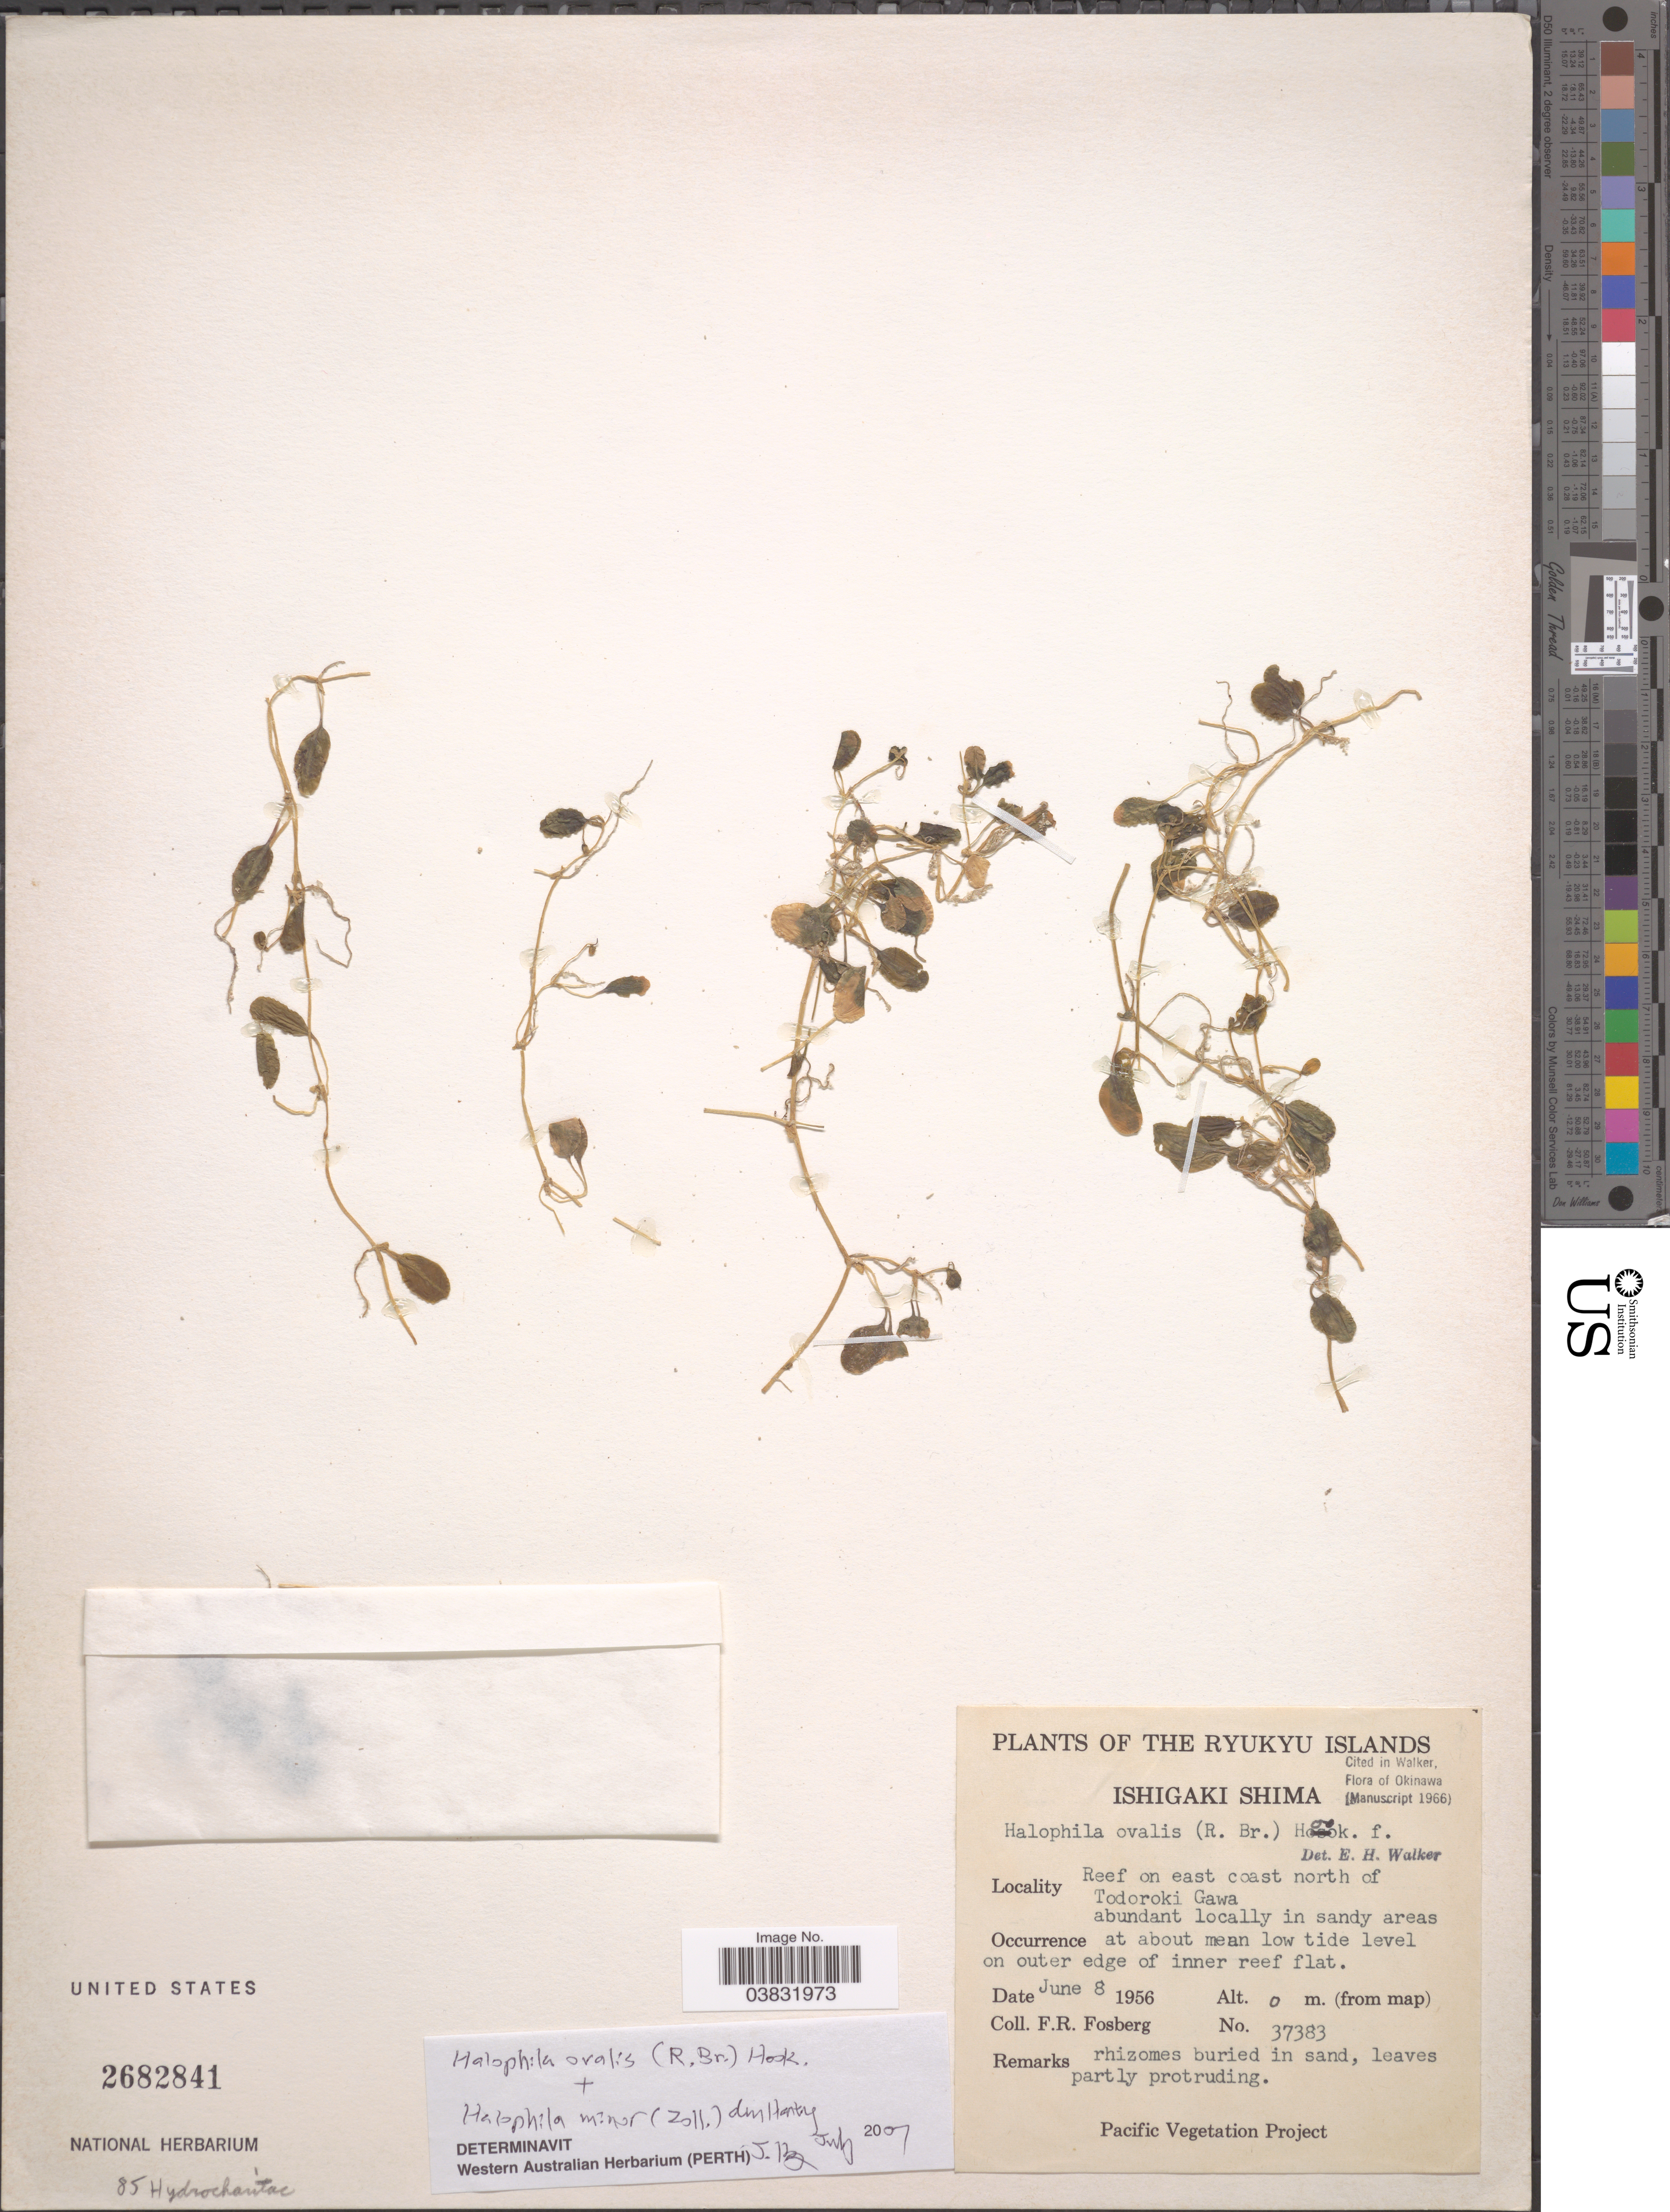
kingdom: Plantae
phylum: Tracheophyta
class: Liliopsida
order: Alismatales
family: Hydrocharitaceae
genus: Halophila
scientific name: Halophila ovalis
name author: (R. Br.) Hook. f.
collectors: F. R. Fosberg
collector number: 37383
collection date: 1956-06-08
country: Japan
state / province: Okinawa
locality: The Ryukyu Islands. Ishigaki Shima. Reef on east coast north of Todoroki Gawa.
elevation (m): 0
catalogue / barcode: US 2682841